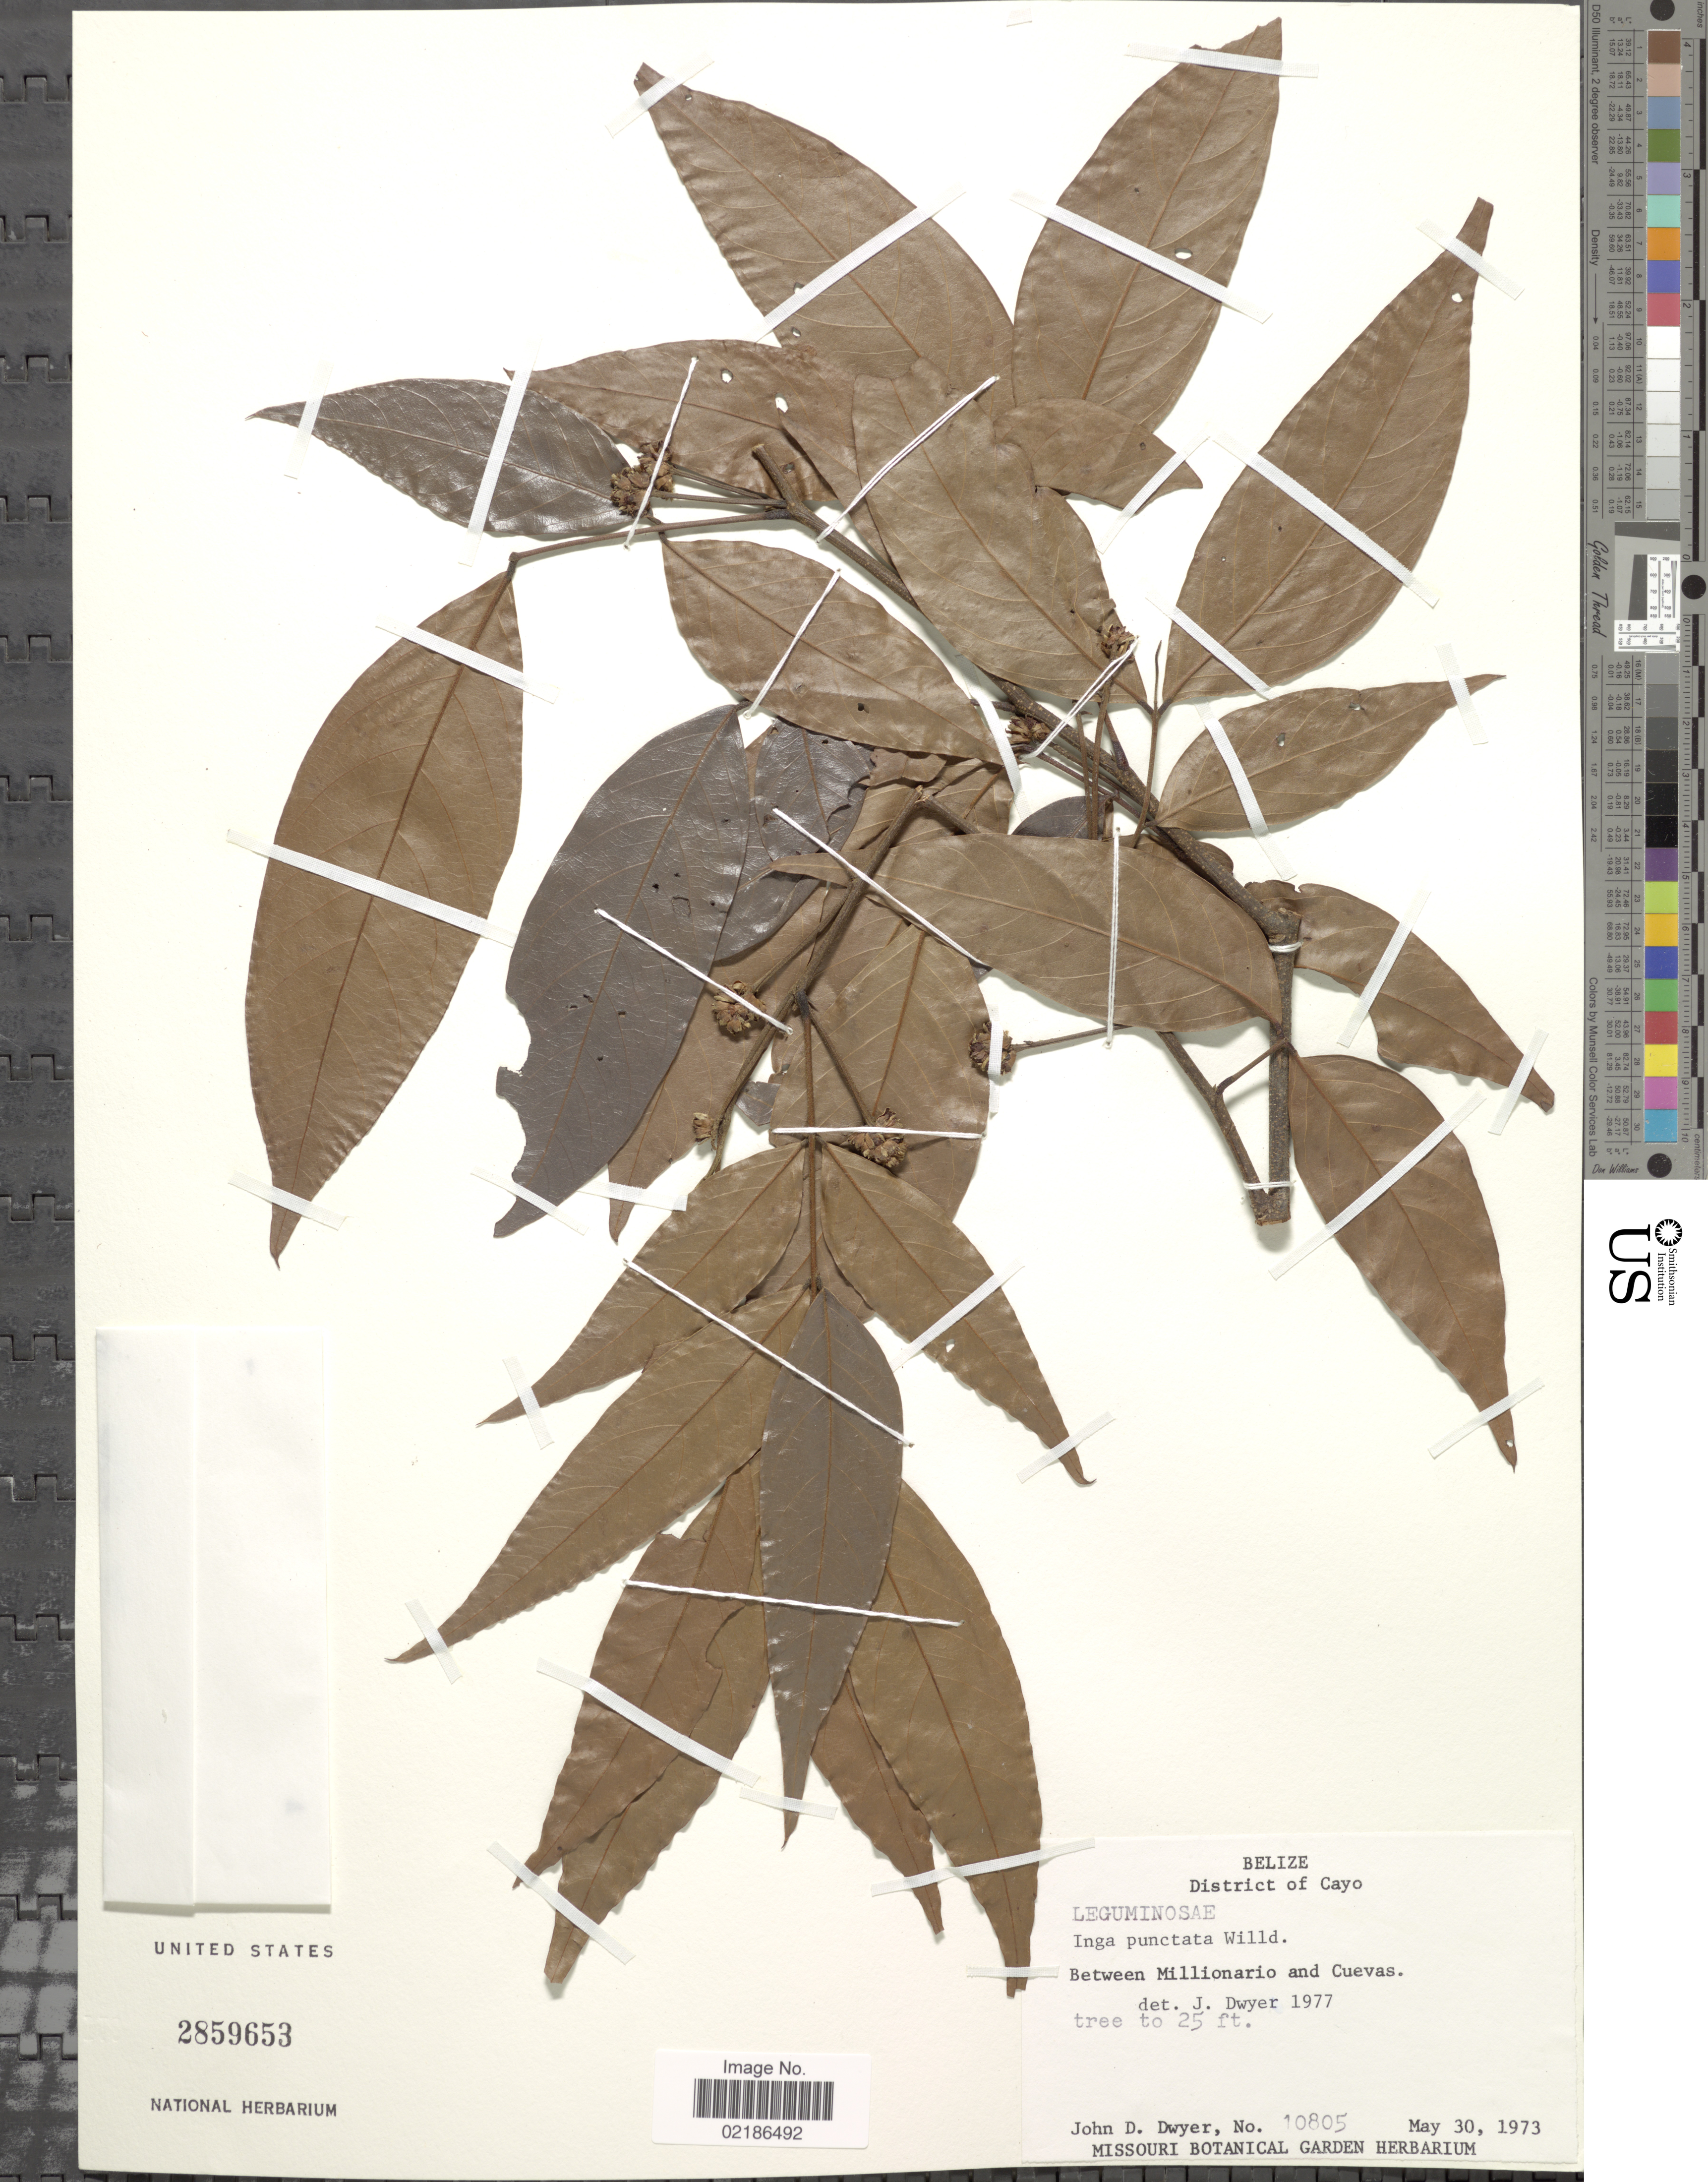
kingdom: Plantae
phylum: Tracheophyta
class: Magnoliopsida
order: Fabales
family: Fabaceae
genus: Inga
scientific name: Inga punctata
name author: Willd.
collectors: J. D. Dwyer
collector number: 10805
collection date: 1973-05-30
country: Belize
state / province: Cayo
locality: Between Millionario and Cuevas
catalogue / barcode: US 2859653